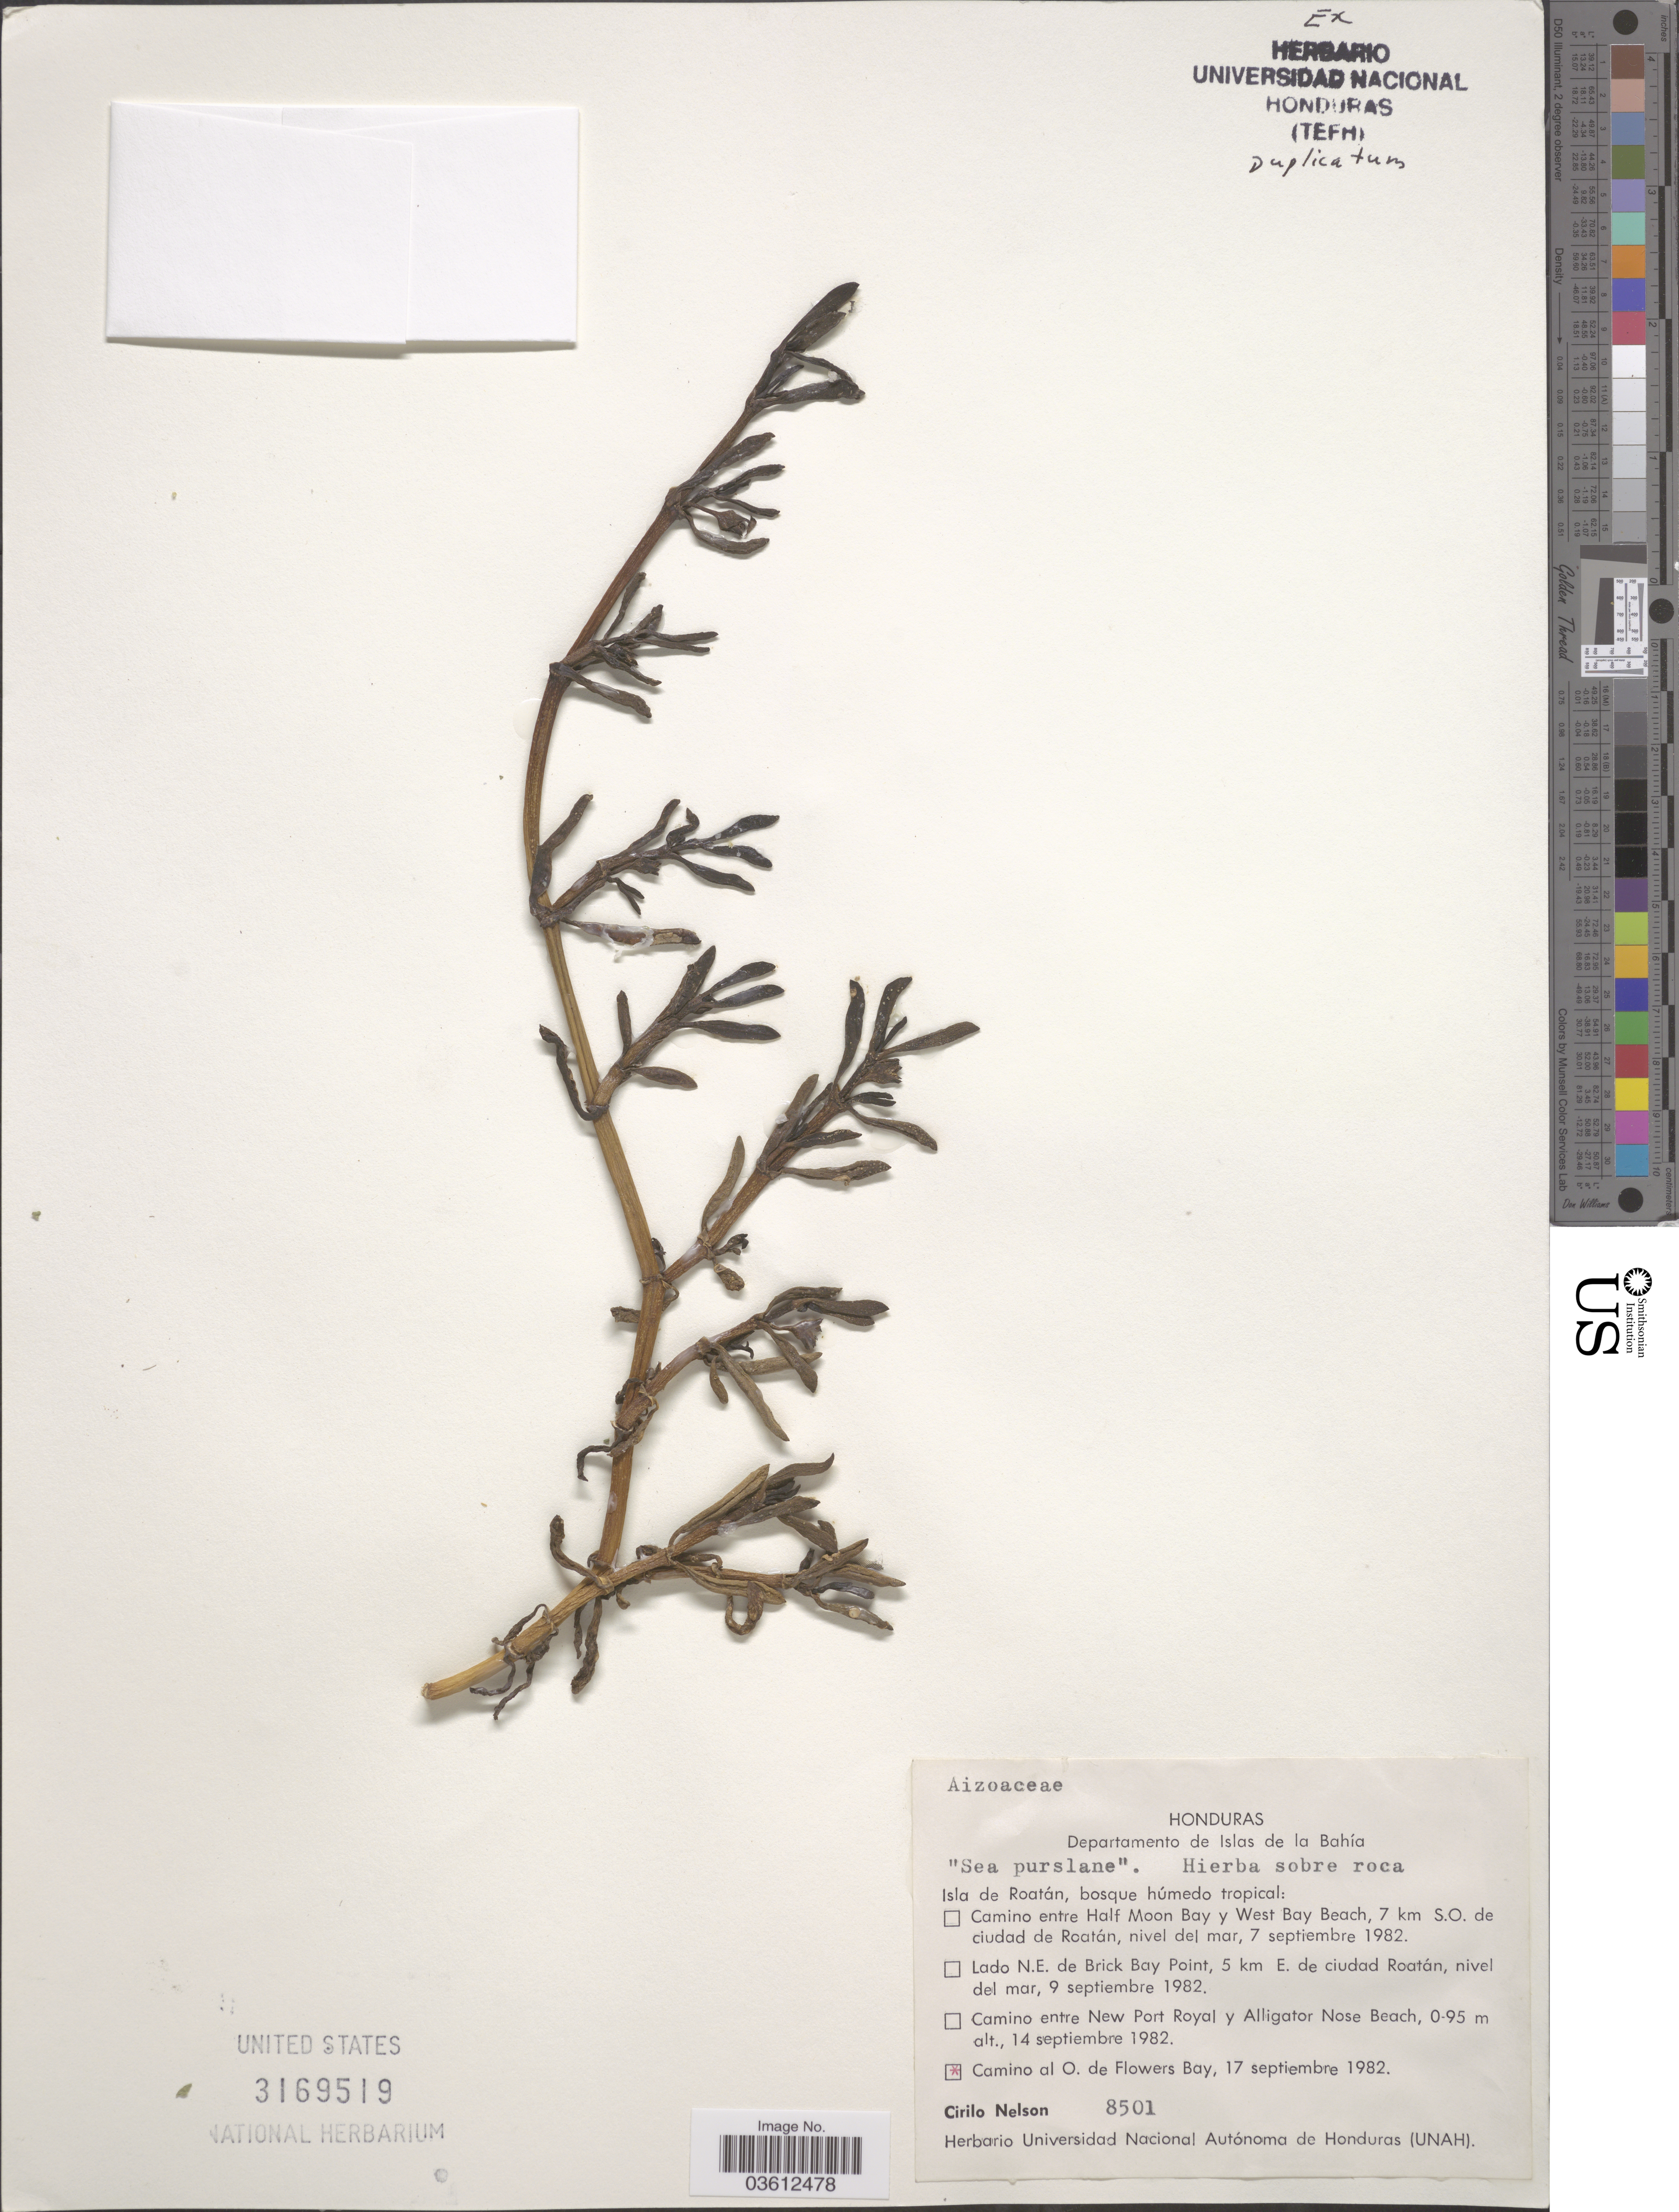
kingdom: Plantae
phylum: Tracheophyta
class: Magnoliopsida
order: Caryophyllales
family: Aizoaceae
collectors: C. Nelson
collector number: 8501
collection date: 1982-09-17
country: Honduras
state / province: Islas de la Bahía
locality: Departamento de Islas de la Bahía. Camino al O. de Flowers Bay.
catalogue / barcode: US 3169519